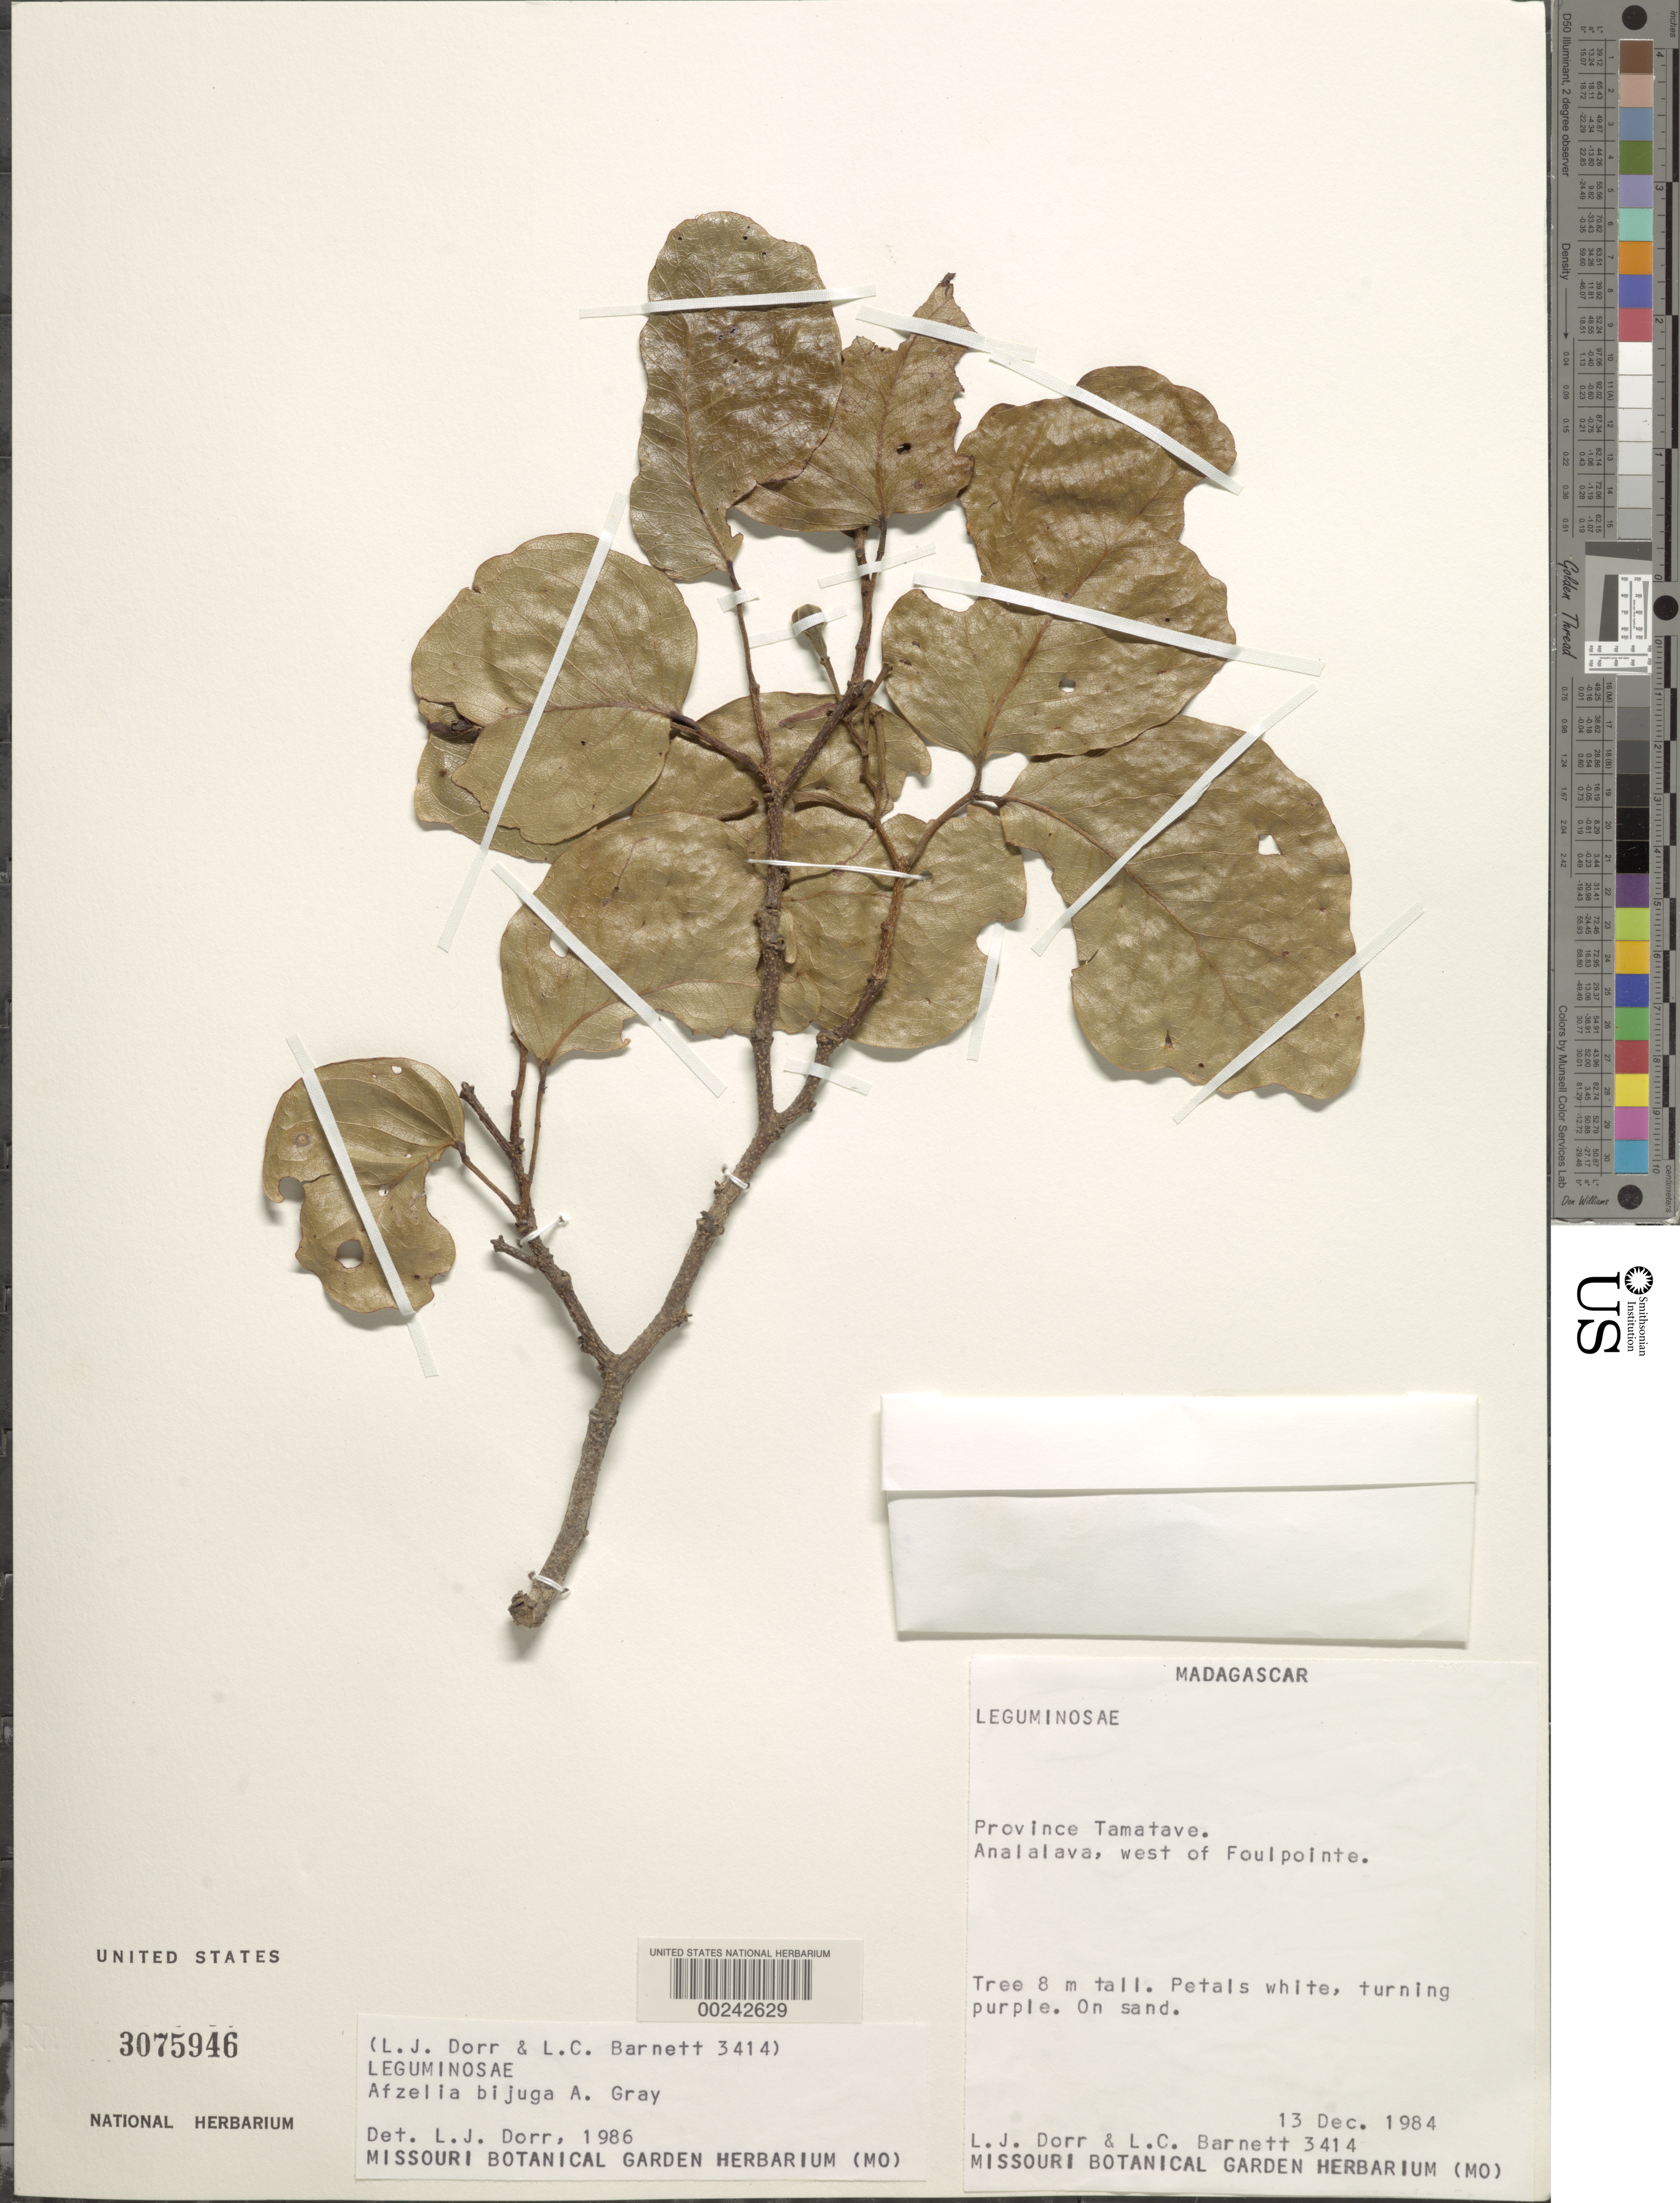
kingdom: Plantae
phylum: Tracheophyta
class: Magnoliopsida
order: Fabales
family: Fabaceae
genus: Afzelia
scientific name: Afzelia bijuga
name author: A. Gray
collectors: L. J. Dorr & L. C. Barnett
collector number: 3414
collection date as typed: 13 Dec 1984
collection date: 1984-12-13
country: Madagascar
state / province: Atsinanana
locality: Analalava, w of foulpointe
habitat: On sand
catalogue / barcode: US 3075946